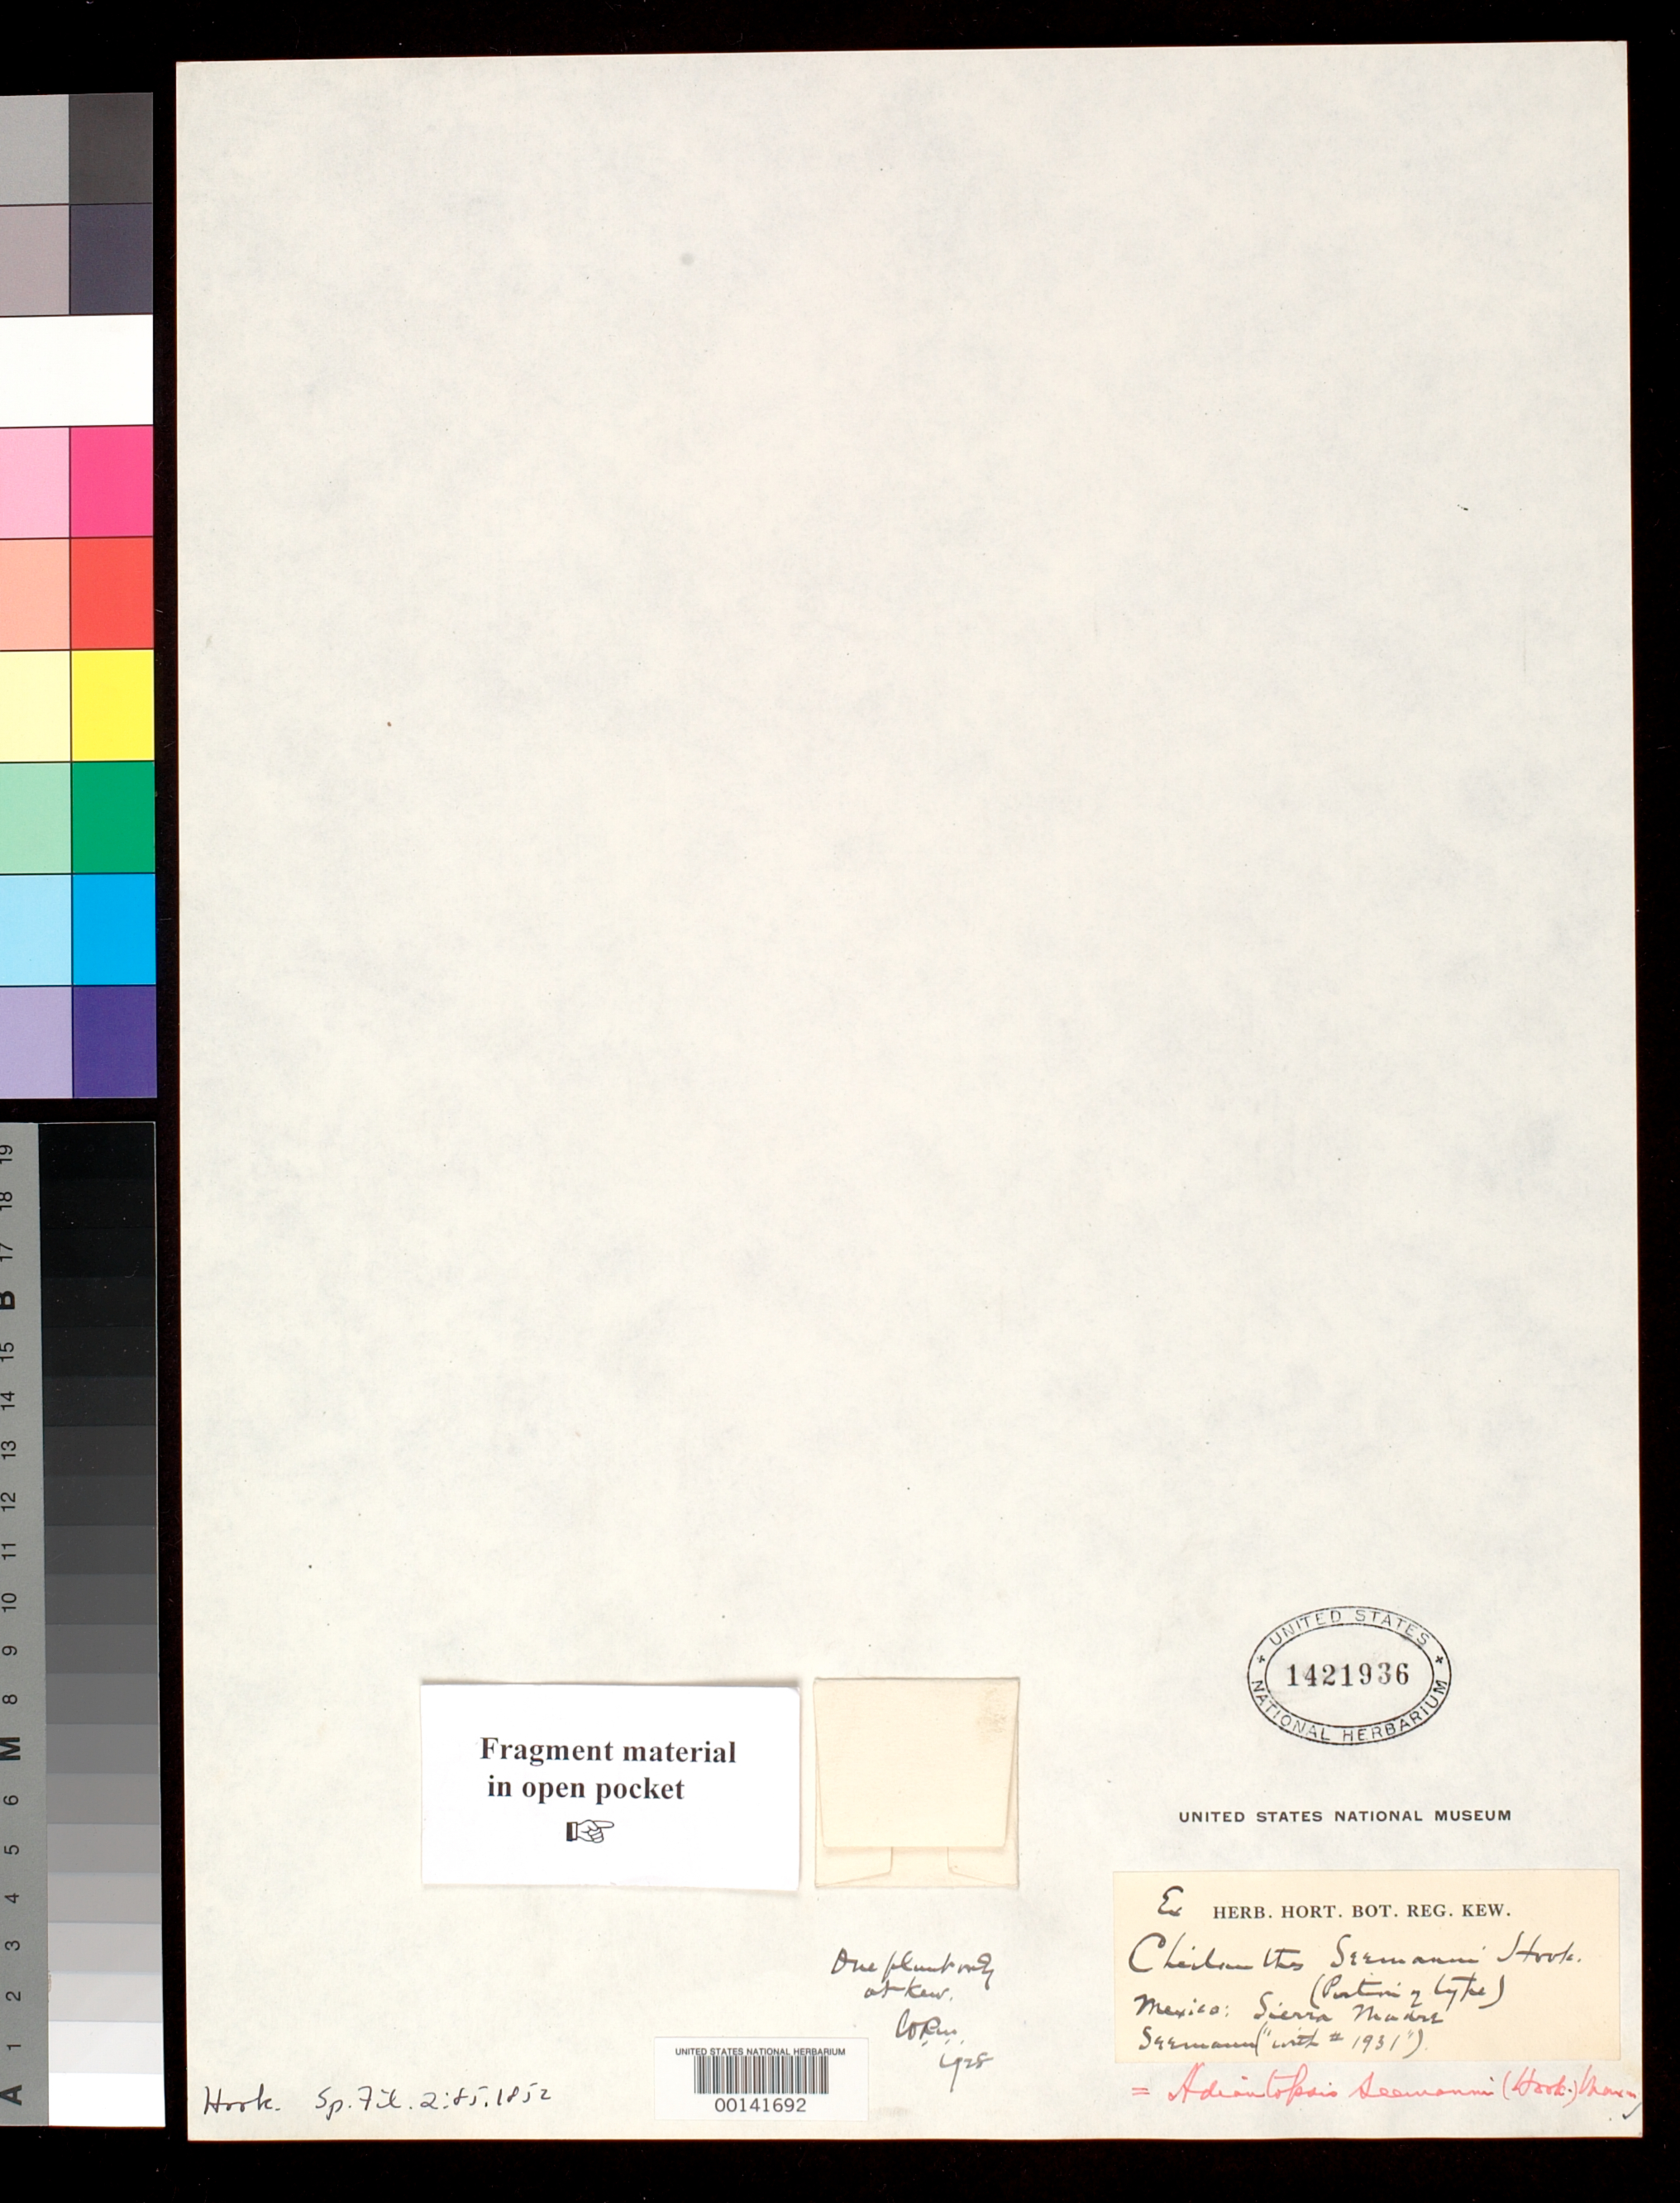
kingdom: Plantae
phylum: Tracheophyta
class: Polypodiopsida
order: Polypodiales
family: Pteridaceae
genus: Cheilanthes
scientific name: Cheilanthes seemannii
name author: Hook.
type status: Type Fragment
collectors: B. C. Seemann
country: Mexico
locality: Sierra Madre.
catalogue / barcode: US 1421936